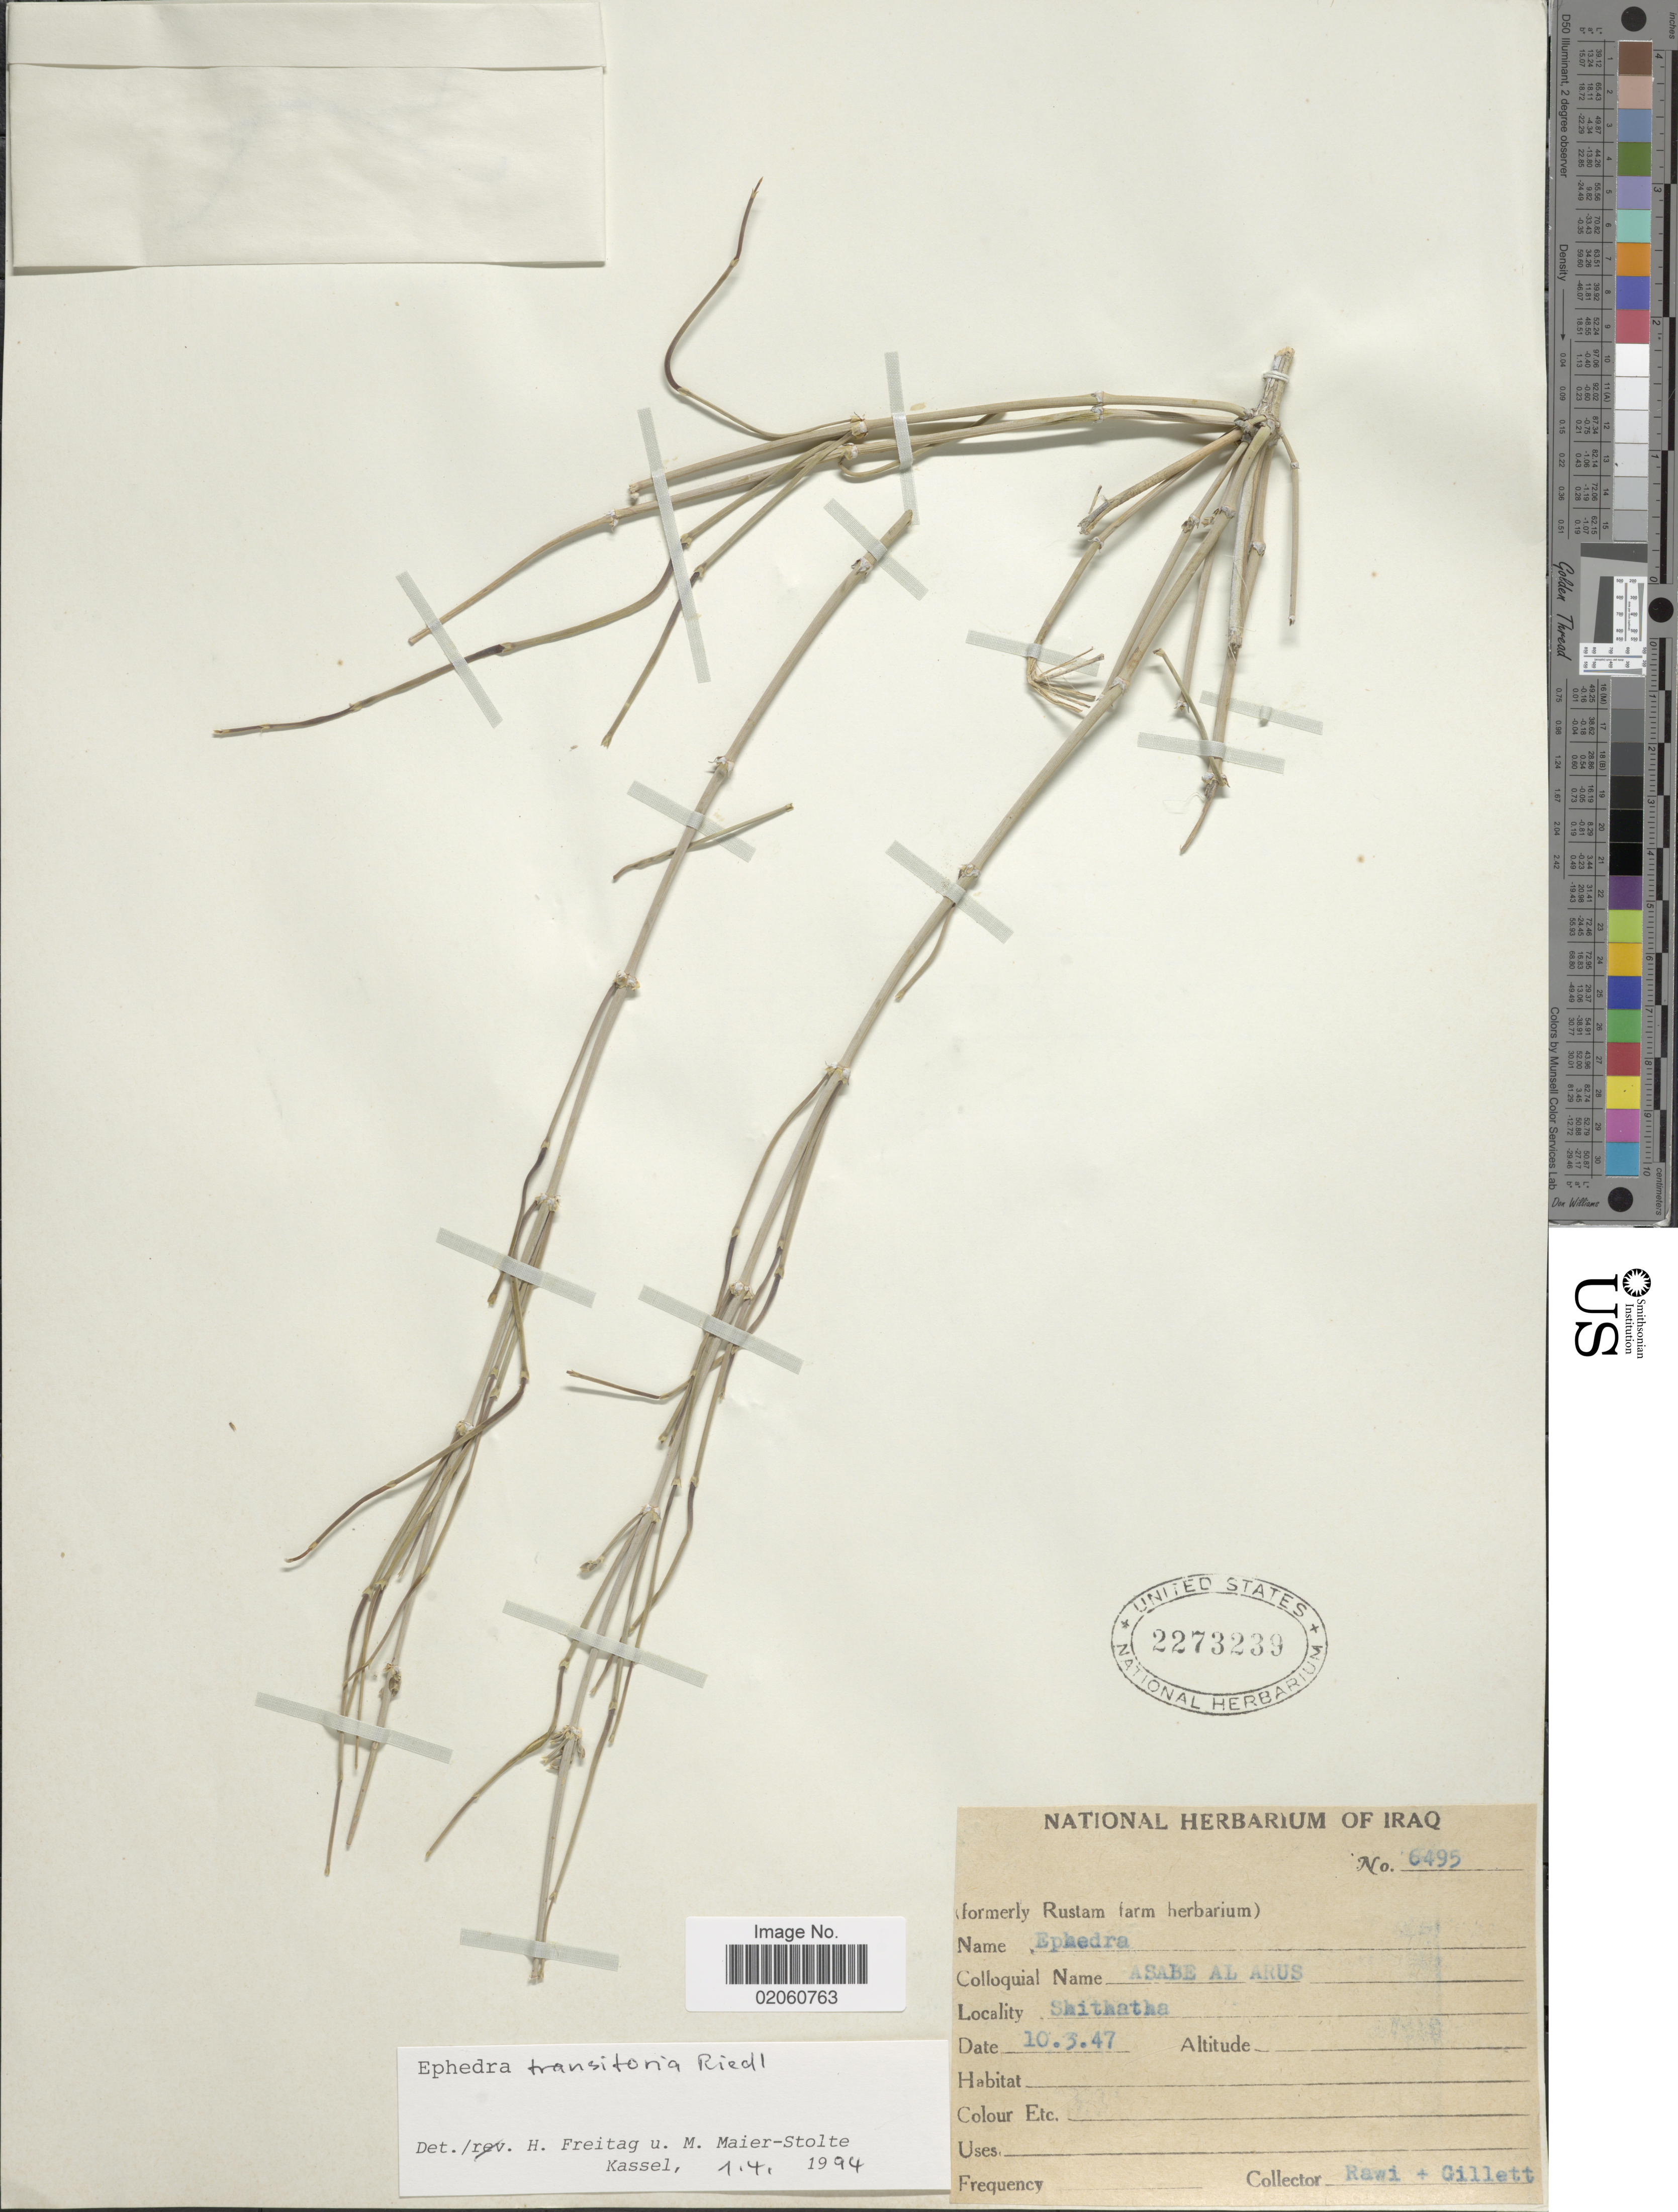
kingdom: Plantae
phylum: Tracheophyta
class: Gnetopsida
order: Ephedrales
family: Ephedraceae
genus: Ephedra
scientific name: Ephedra transitoria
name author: Riedl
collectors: -. Rawi & Gillett, --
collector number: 6495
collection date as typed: Transcribed d/m/y: 10/3/47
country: Iraq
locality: Shithatha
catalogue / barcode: US 2273239